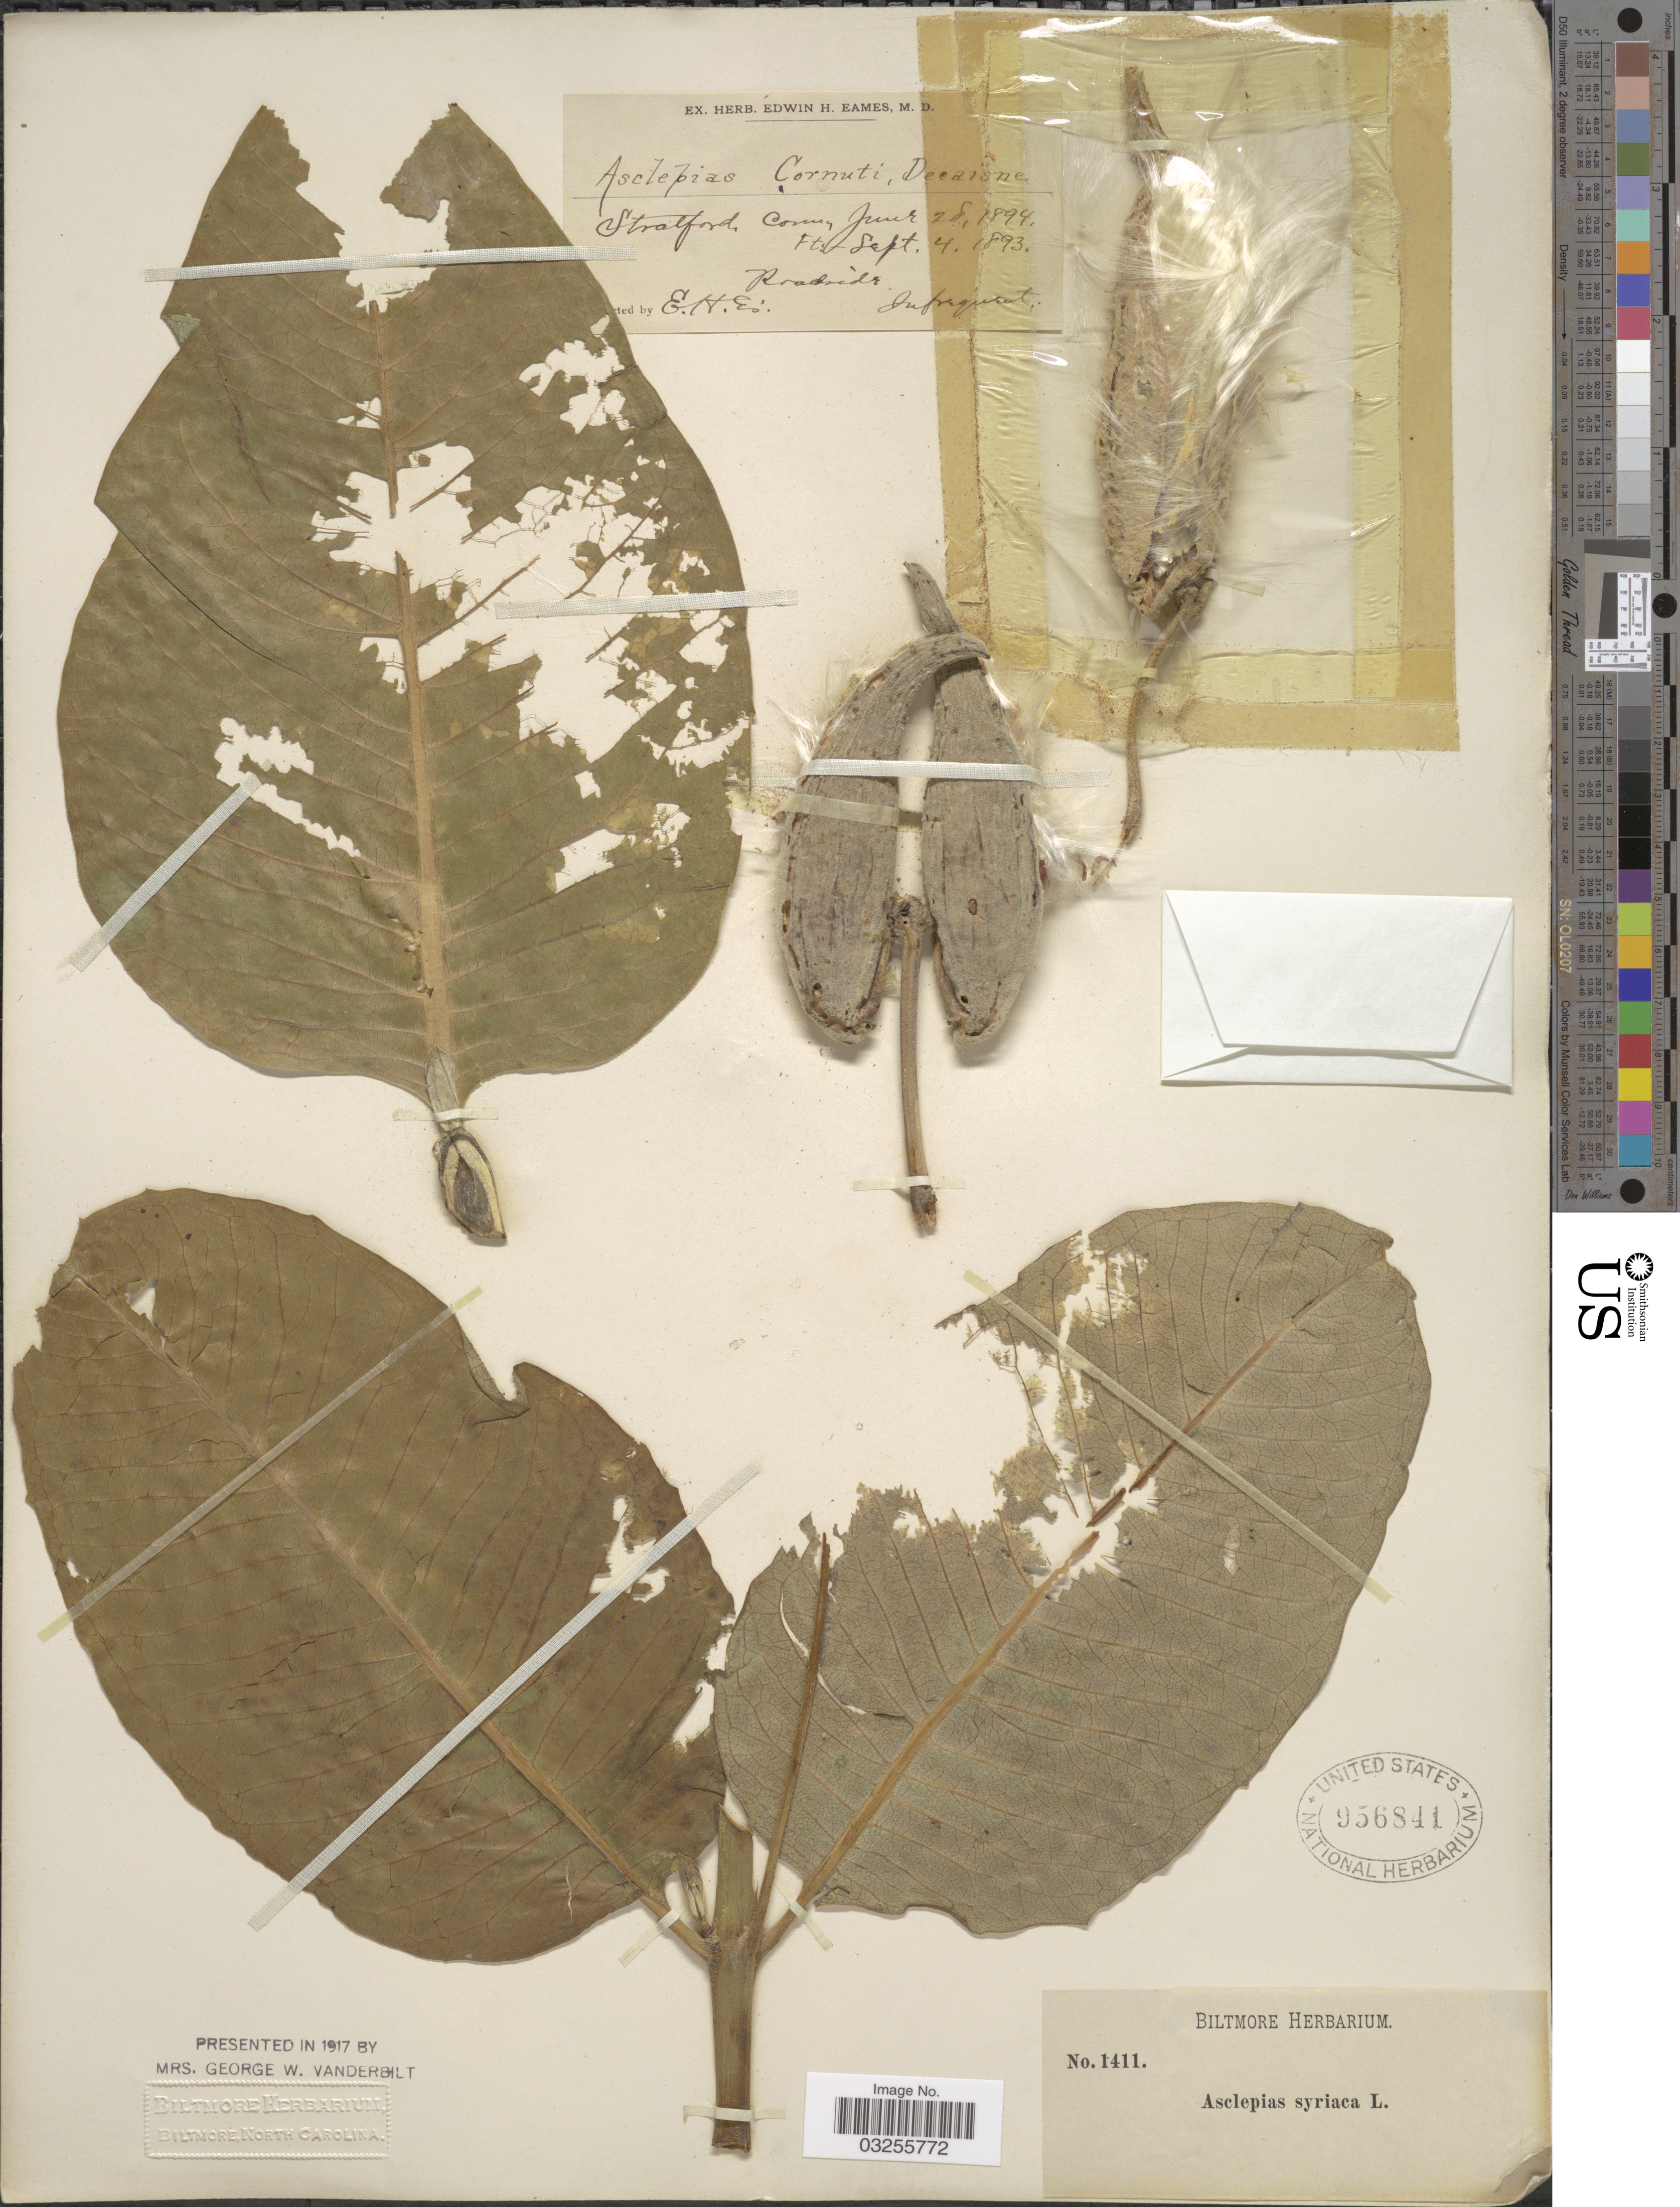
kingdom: Plantae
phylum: Tracheophyta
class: Magnoliopsida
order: Gentianales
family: Apocynaceae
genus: Asclepias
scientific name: Asclepias syriaca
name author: L.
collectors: E. H. Eames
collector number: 1411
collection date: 1894-06-28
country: United States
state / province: Connecticut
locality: Stratford, Conn. Roadside.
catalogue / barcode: US 956841